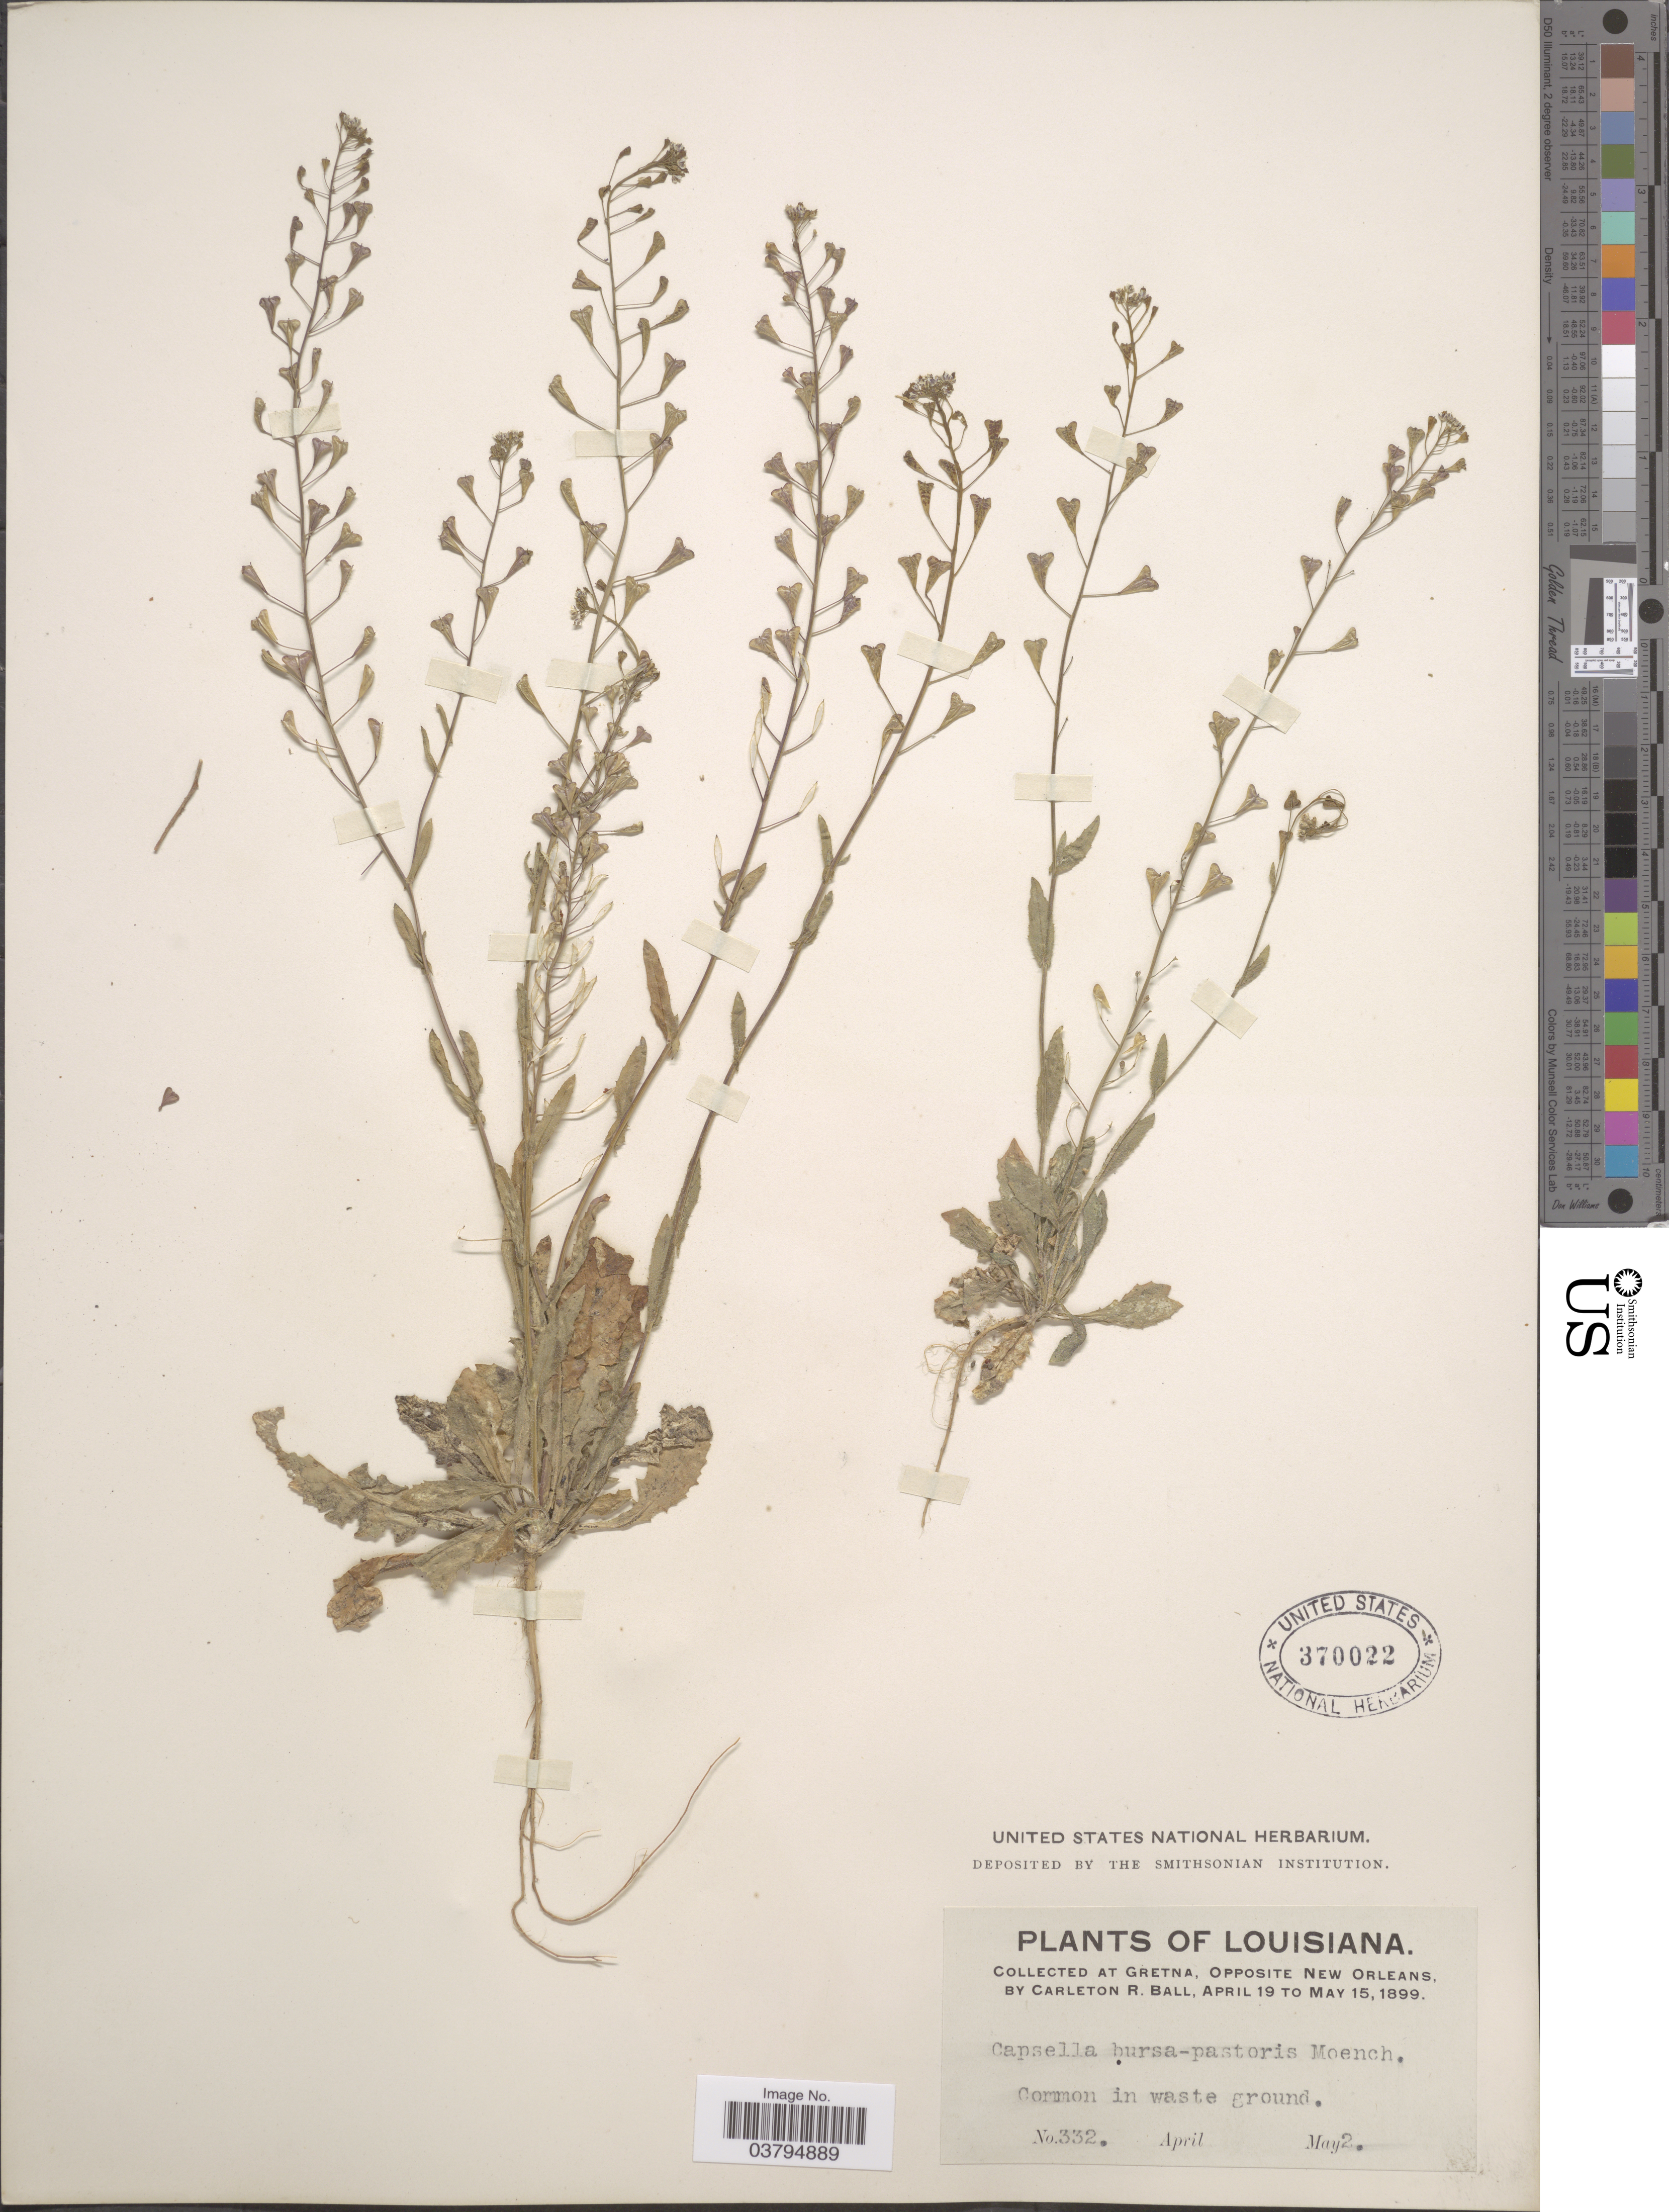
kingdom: Plantae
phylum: Tracheophyta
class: Magnoliopsida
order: Brassicales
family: Brassicaceae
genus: Capsella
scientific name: Capsella bursa-pastoris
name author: (L.) Medik.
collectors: C. R. Ball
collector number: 332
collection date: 1899-05-02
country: United States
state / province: Louisiana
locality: Gretna, opposite New Orleans.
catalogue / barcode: US 370022